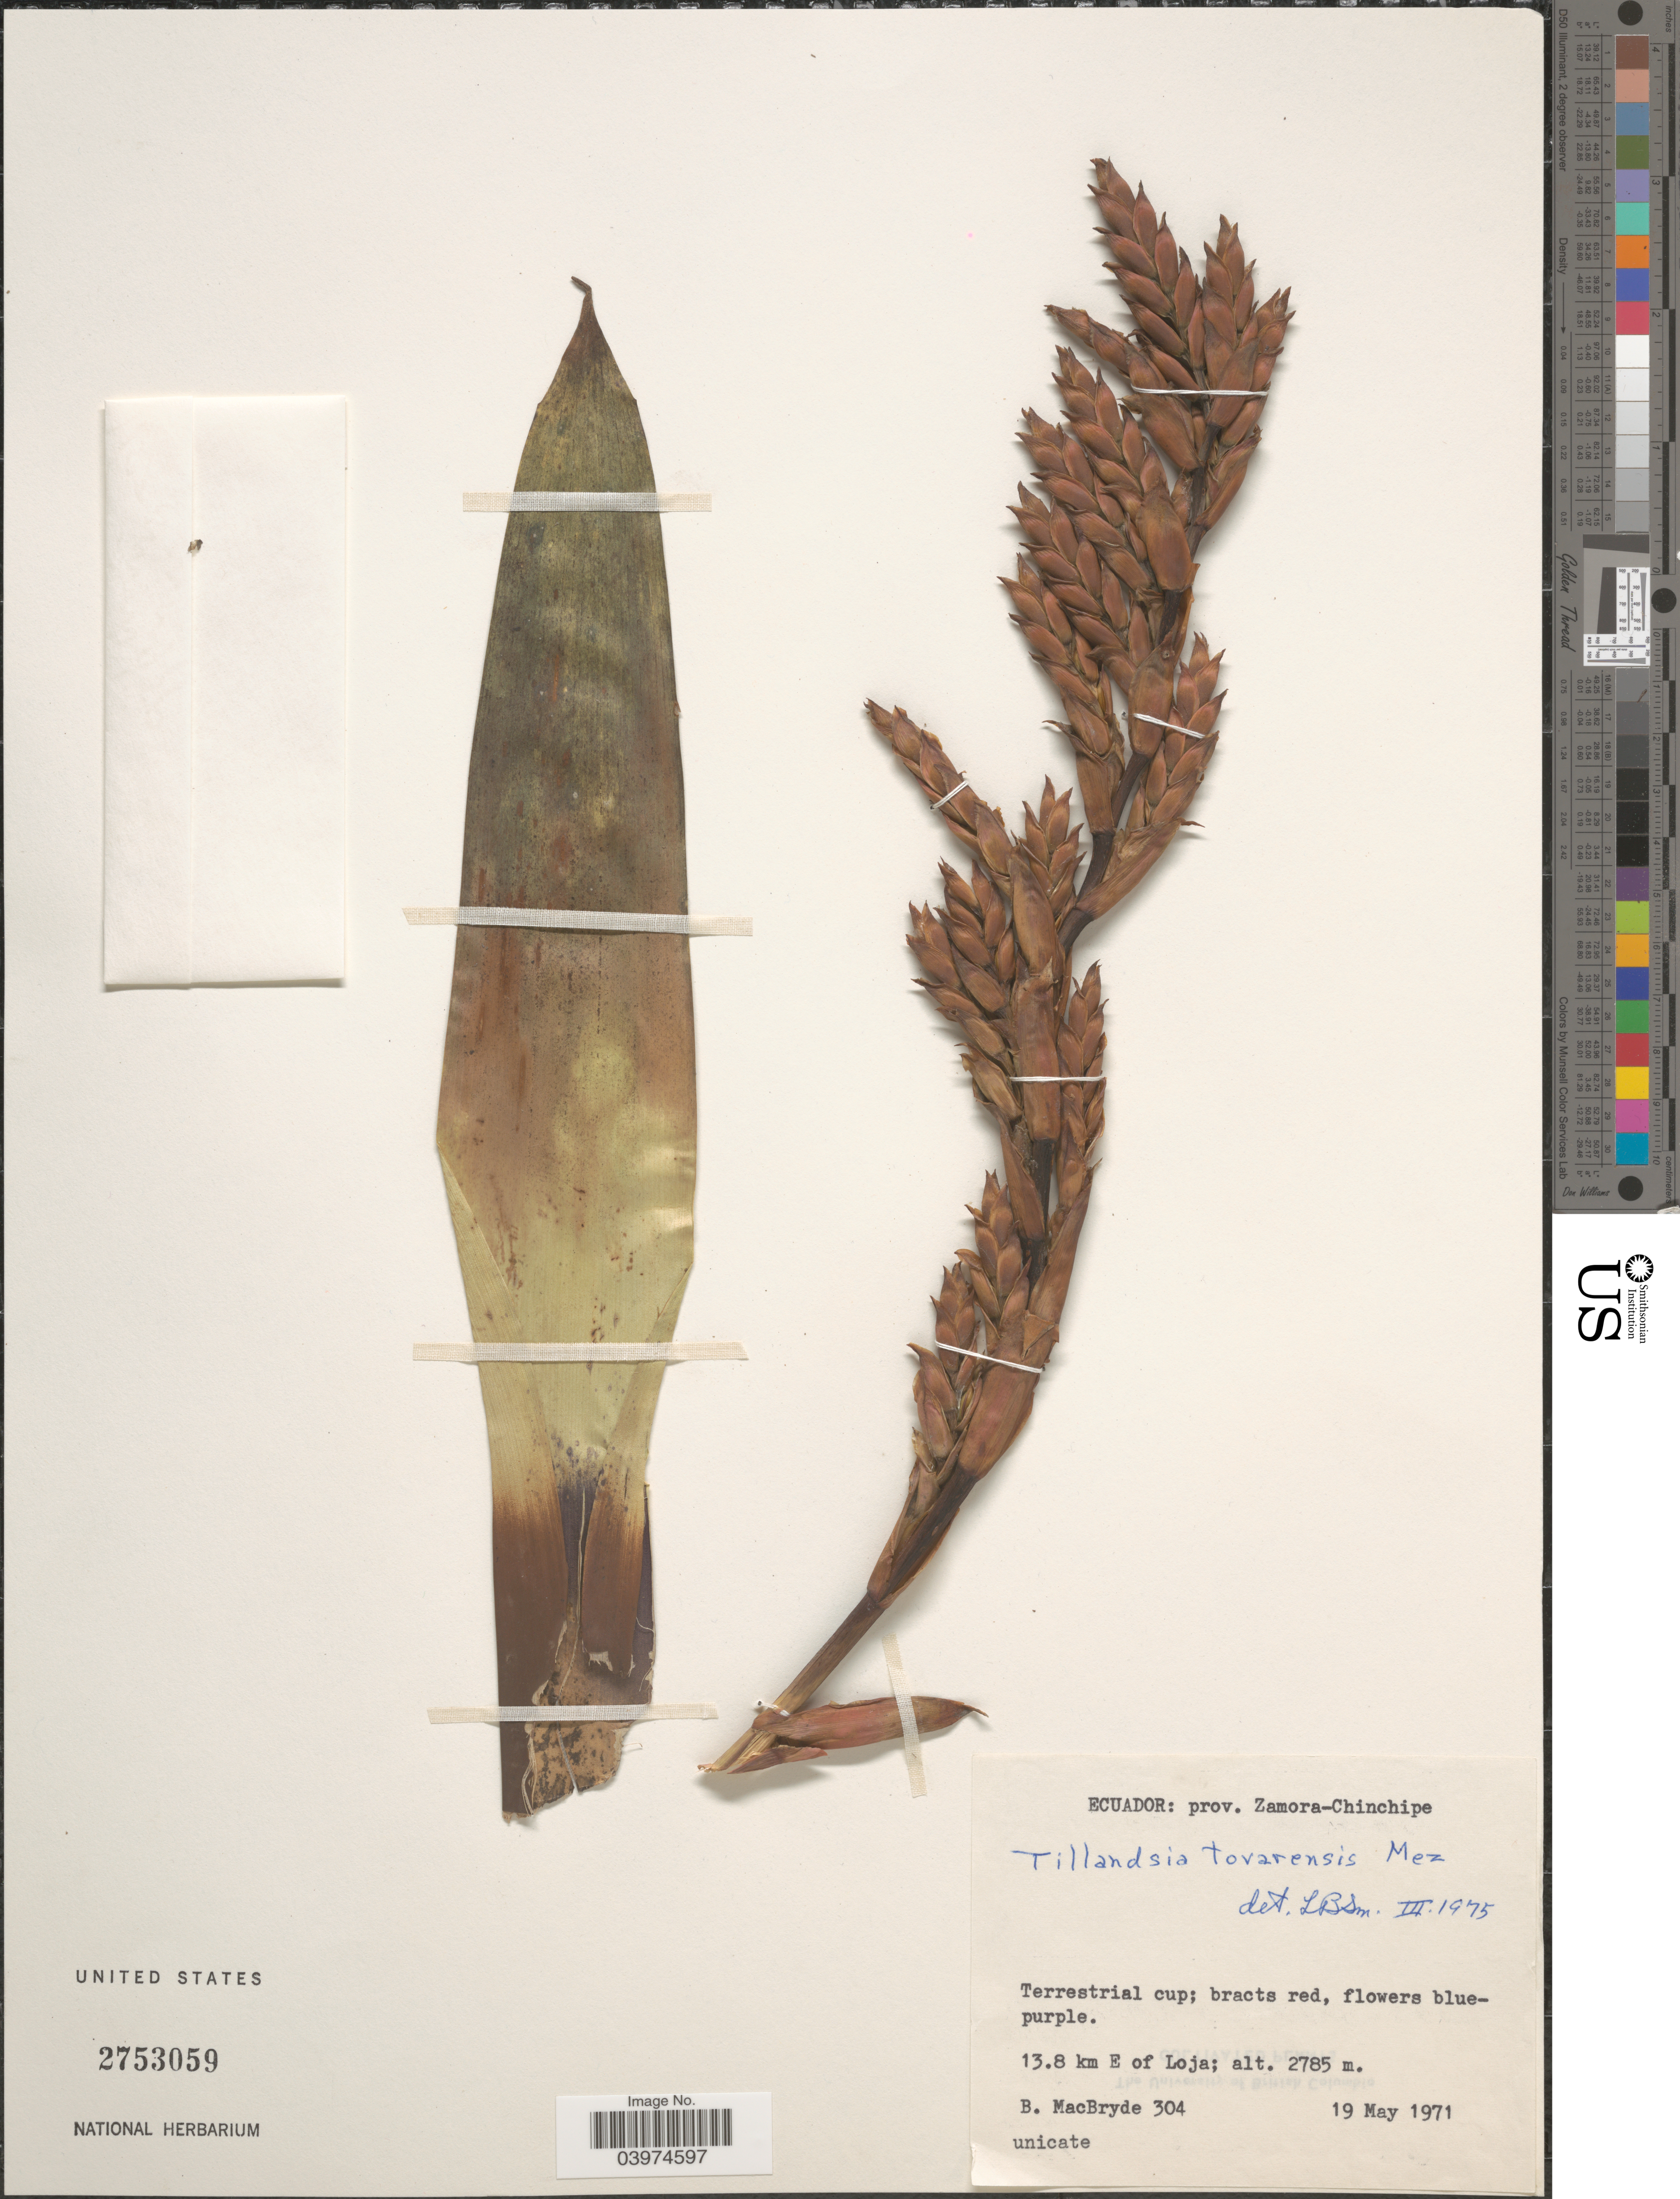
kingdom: Plantae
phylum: Tracheophyta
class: Liliopsida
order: Poales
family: Bromeliaceae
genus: Tillandsia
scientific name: Tillandsia tovarensis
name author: Mez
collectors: B. MacBryde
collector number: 304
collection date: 1971-05-19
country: Ecuador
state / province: Zamora-Chinchipe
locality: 13.8 km E of Loja.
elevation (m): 2785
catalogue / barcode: US 2753059